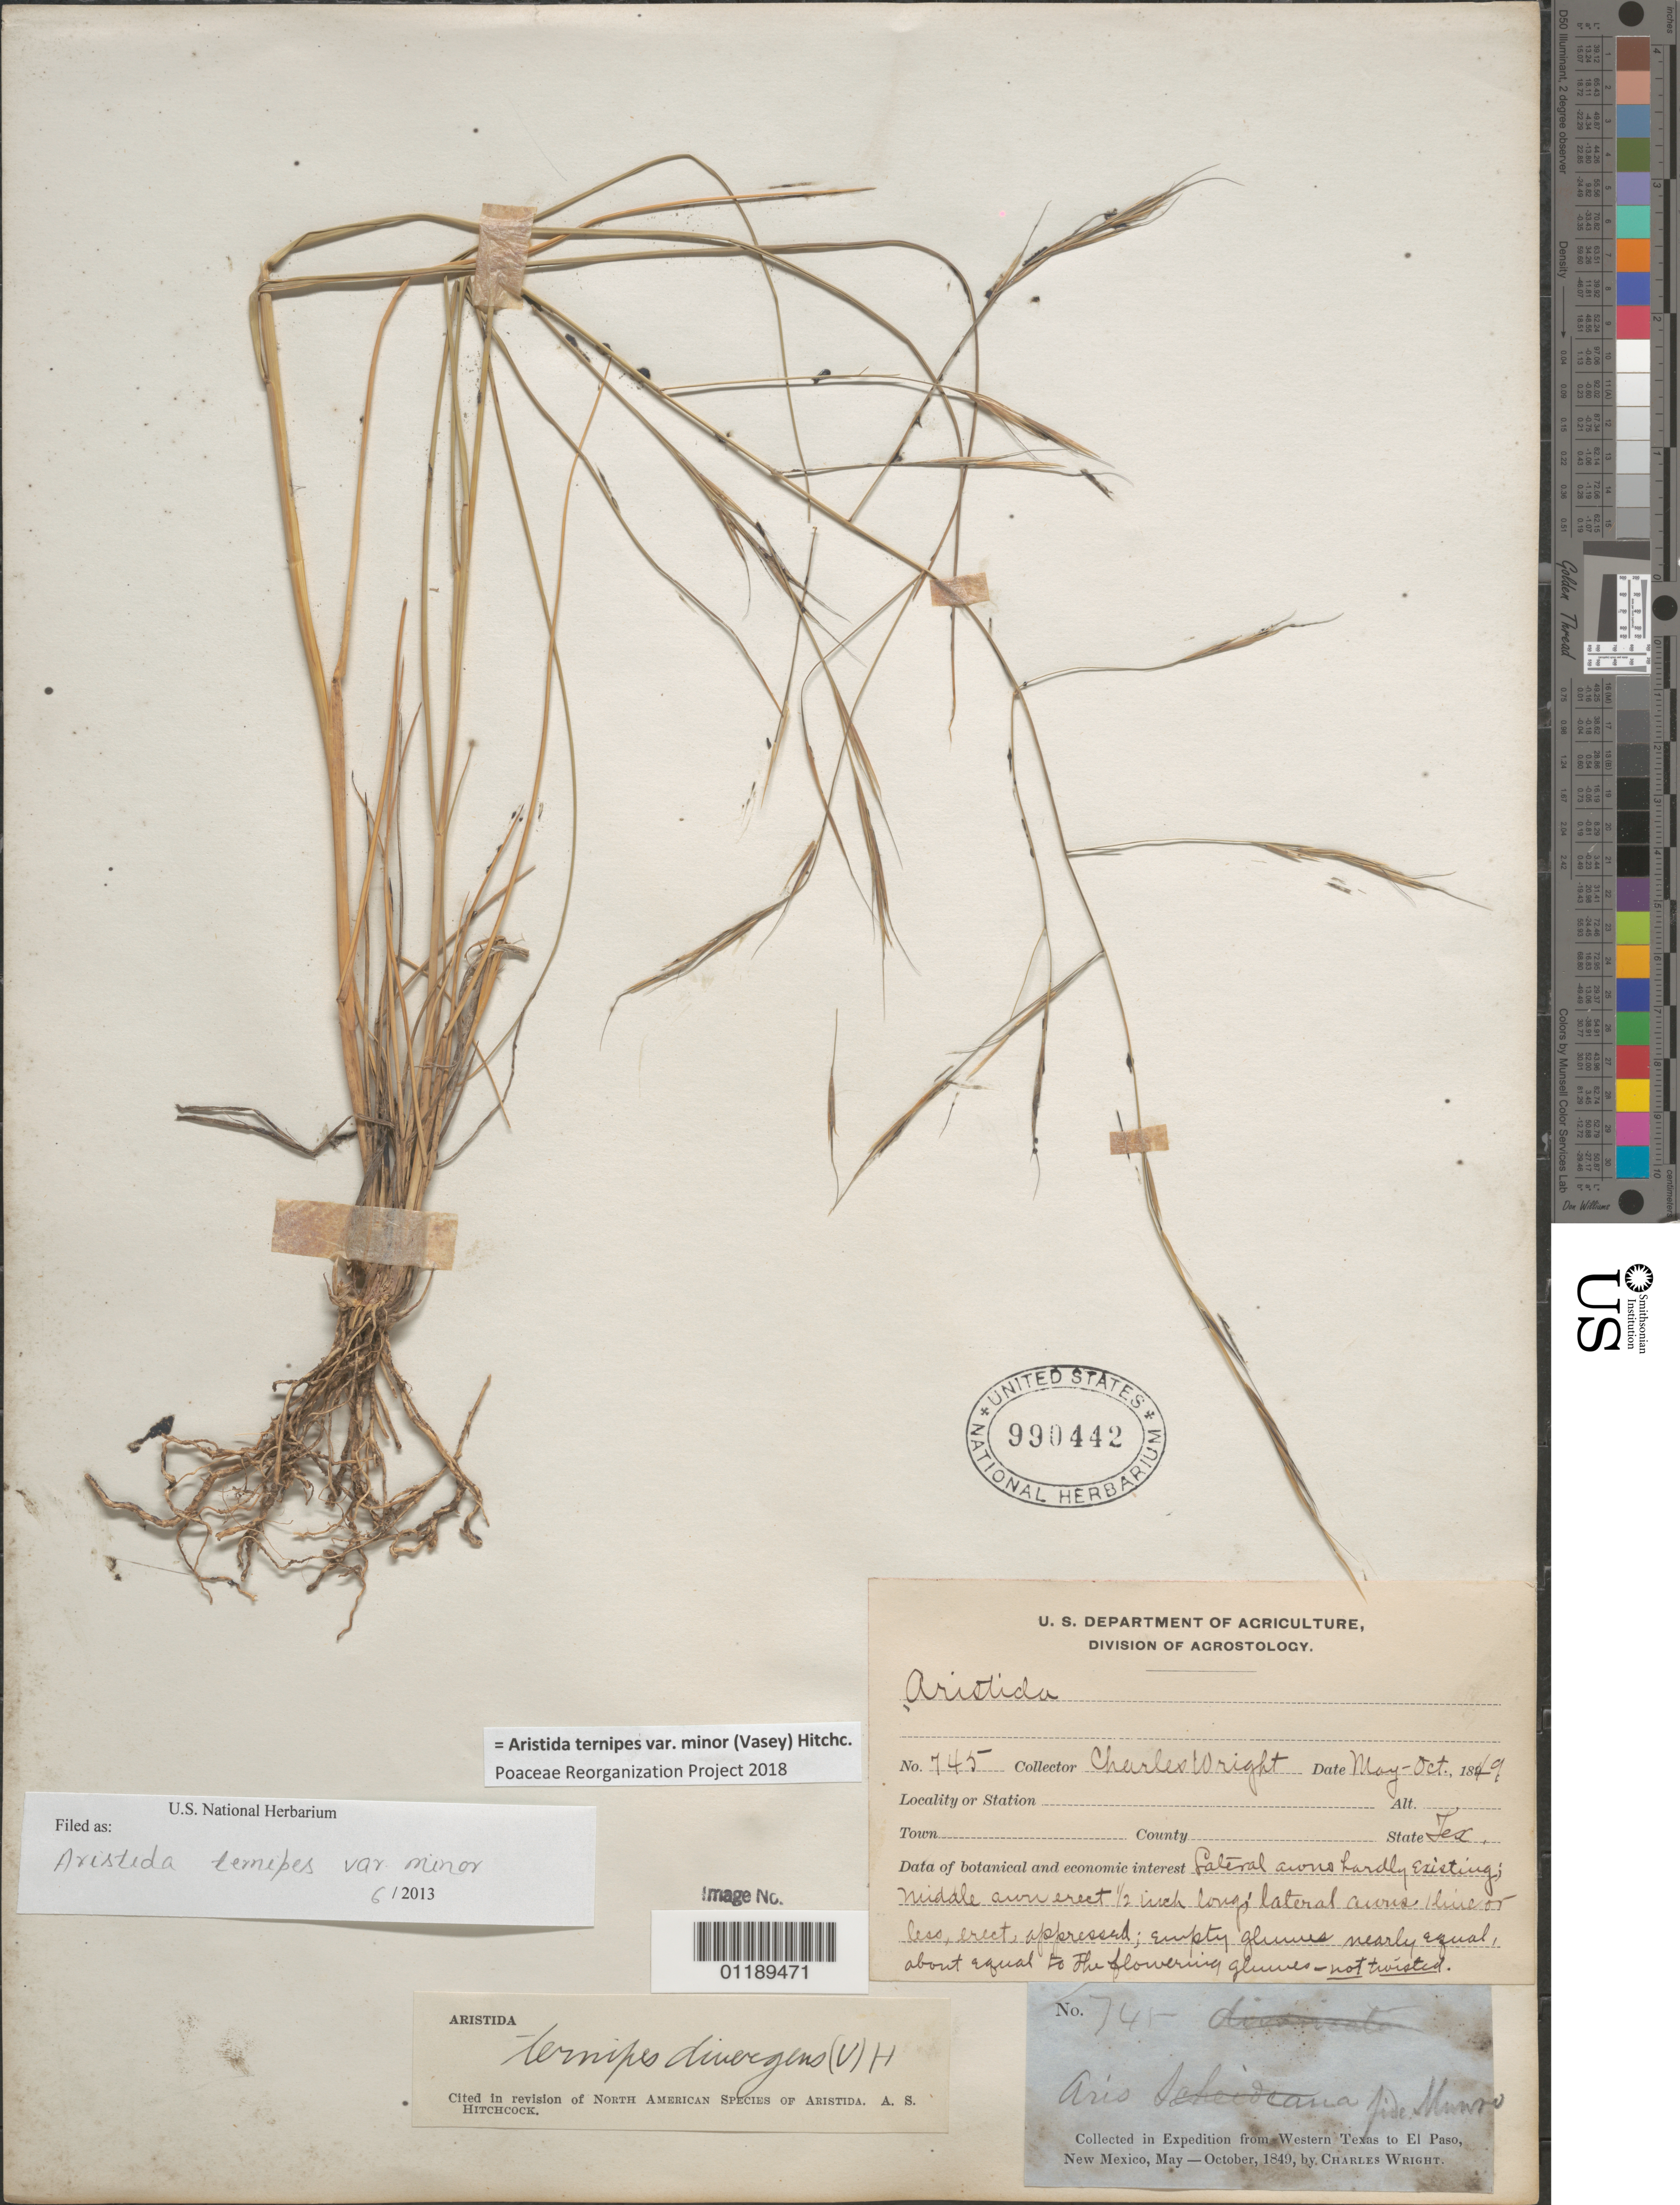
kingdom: Plantae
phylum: Tracheophyta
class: Liliopsida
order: Poales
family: Poaceae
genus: Aristida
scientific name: Aristida ternipes var. minor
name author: Cav.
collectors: C. Wright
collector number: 745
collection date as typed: May 1849 to -- Oct 1849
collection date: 1849-05/1849-10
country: United States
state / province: New Mexico / Texas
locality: W Texas to El Paso, New Mexico.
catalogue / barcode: US 990442